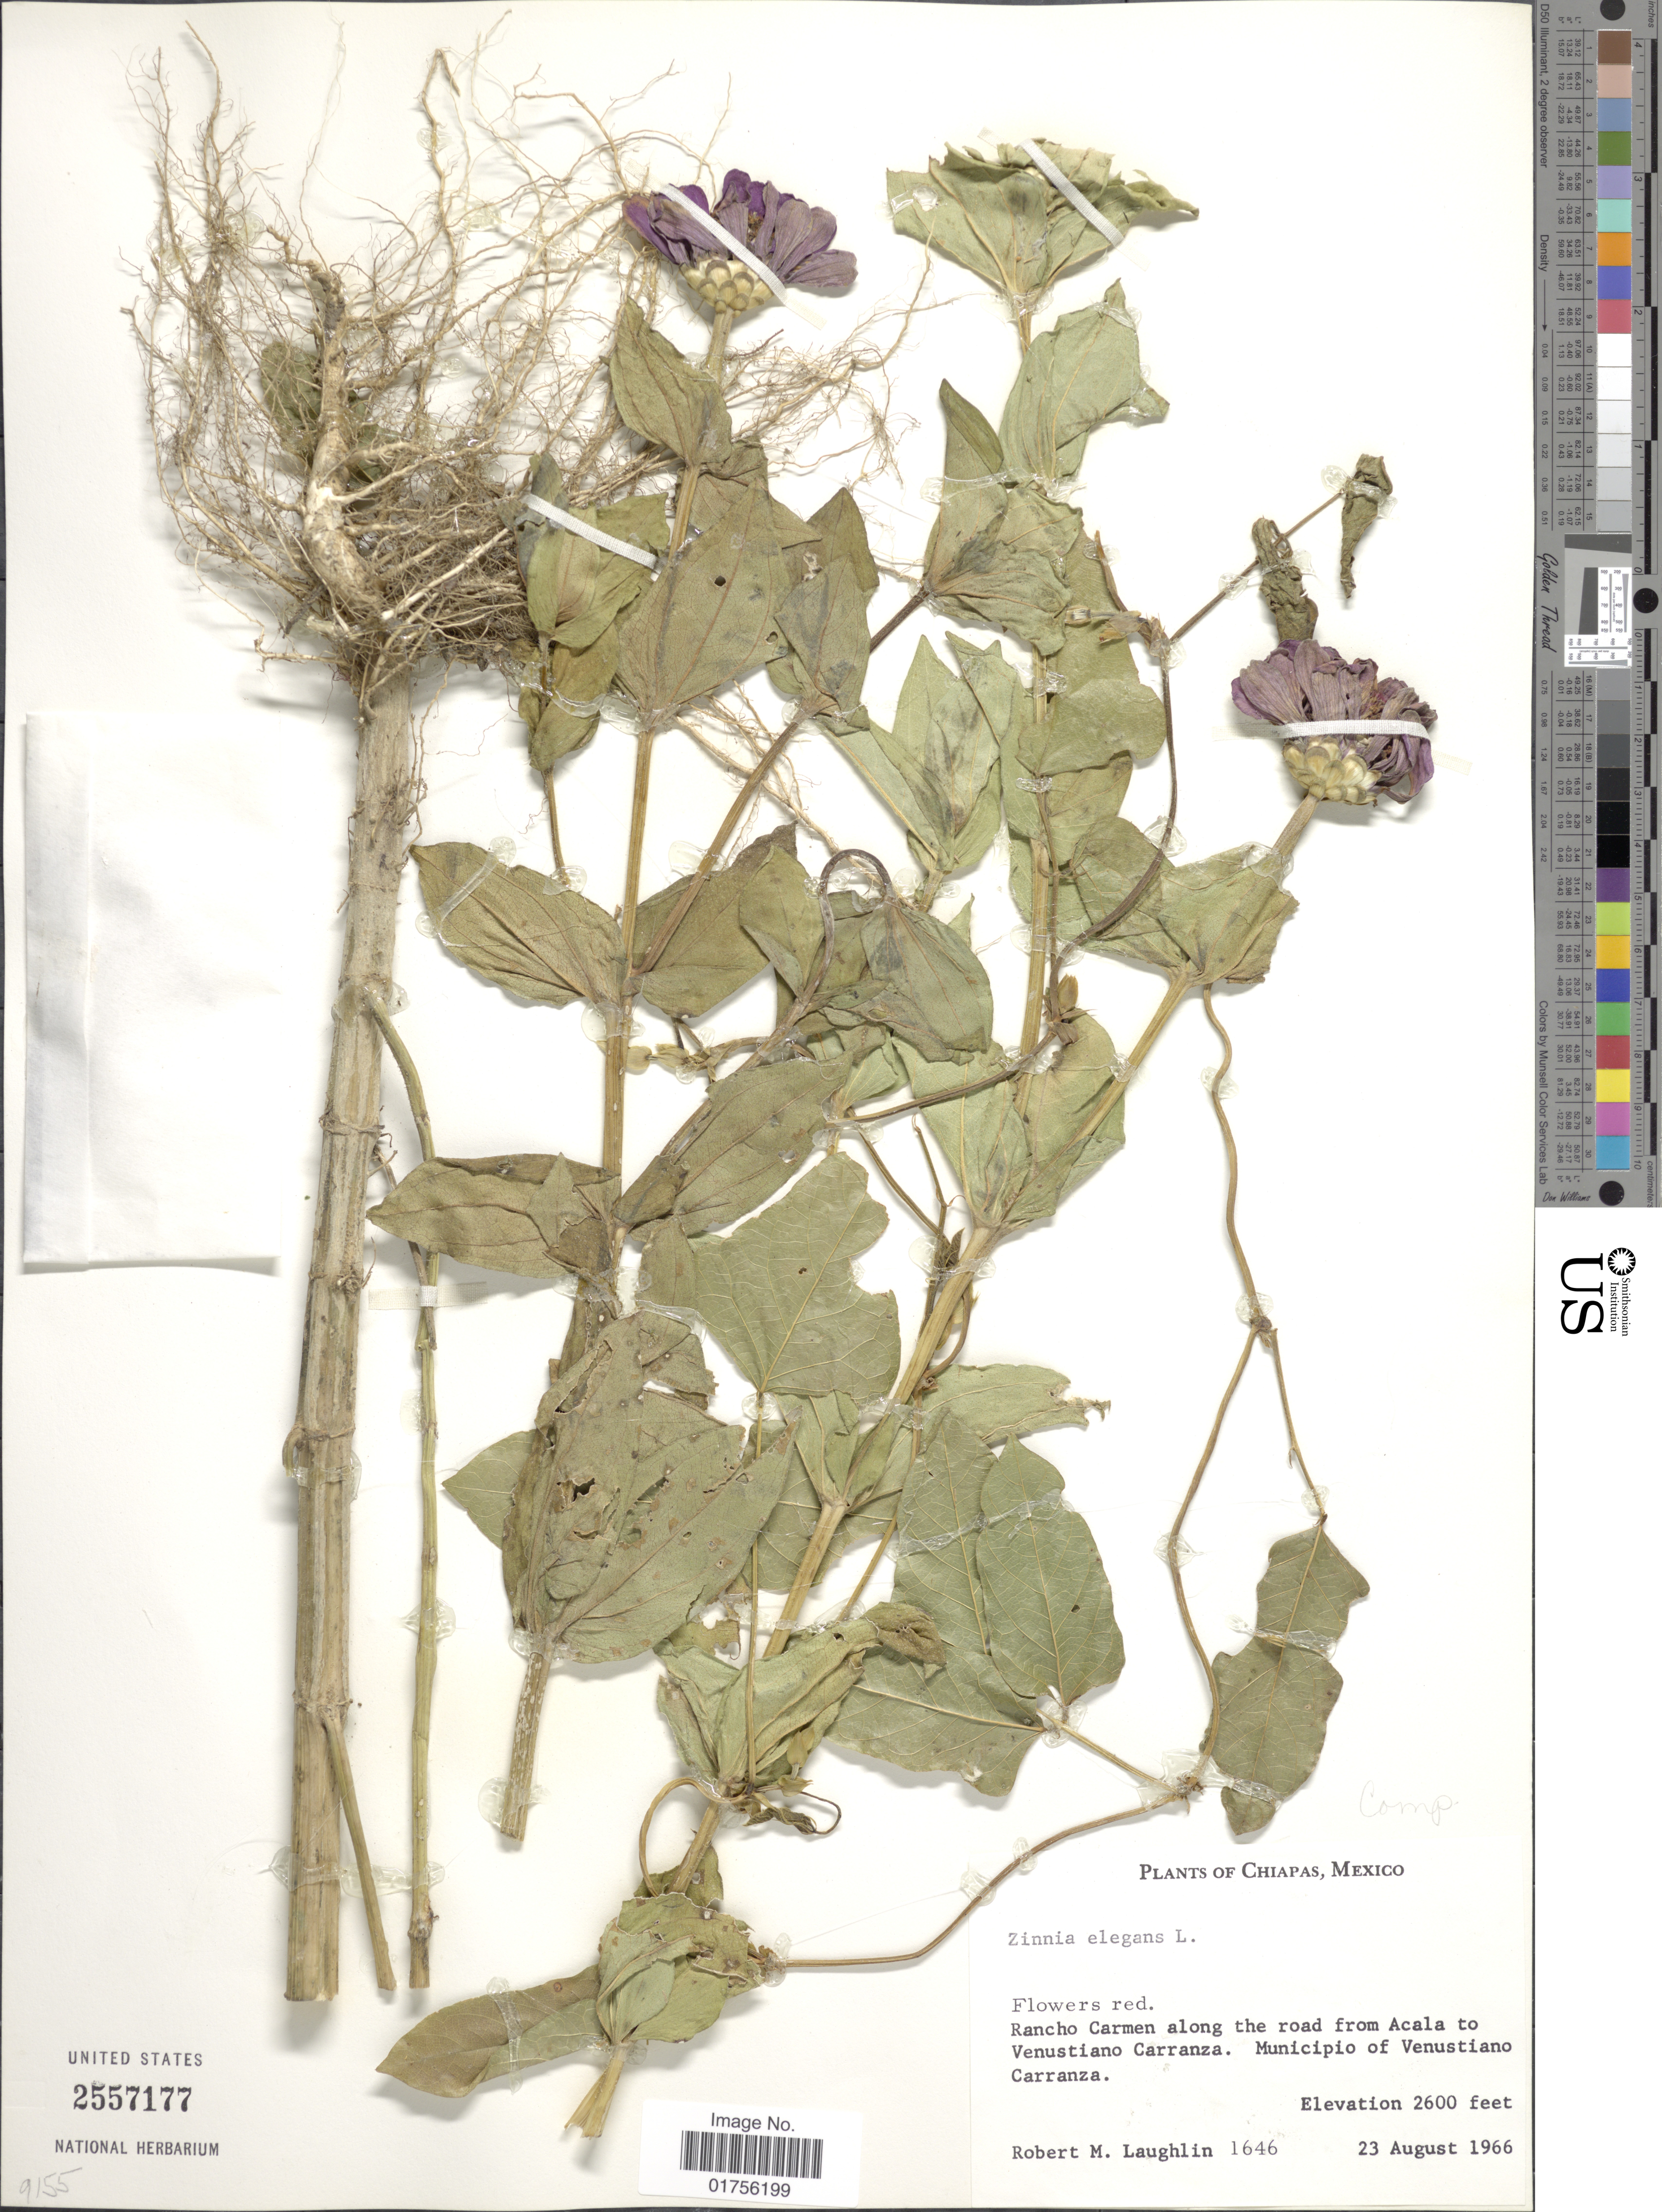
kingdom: Plantae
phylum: Tracheophyta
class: Magnoliopsida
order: Asterales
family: Asteraceae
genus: Zinnia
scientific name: Zinnia elegans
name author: Jacq.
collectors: R. M. Laughlin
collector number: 1646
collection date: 1966-08-23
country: Mexico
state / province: Chiapas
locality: Chiapas, Mexico, Rnacho Carmen along the road from Acala to Venustiano Carranza, Municipio of Venustiano Carranza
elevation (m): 792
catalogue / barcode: US 2557177